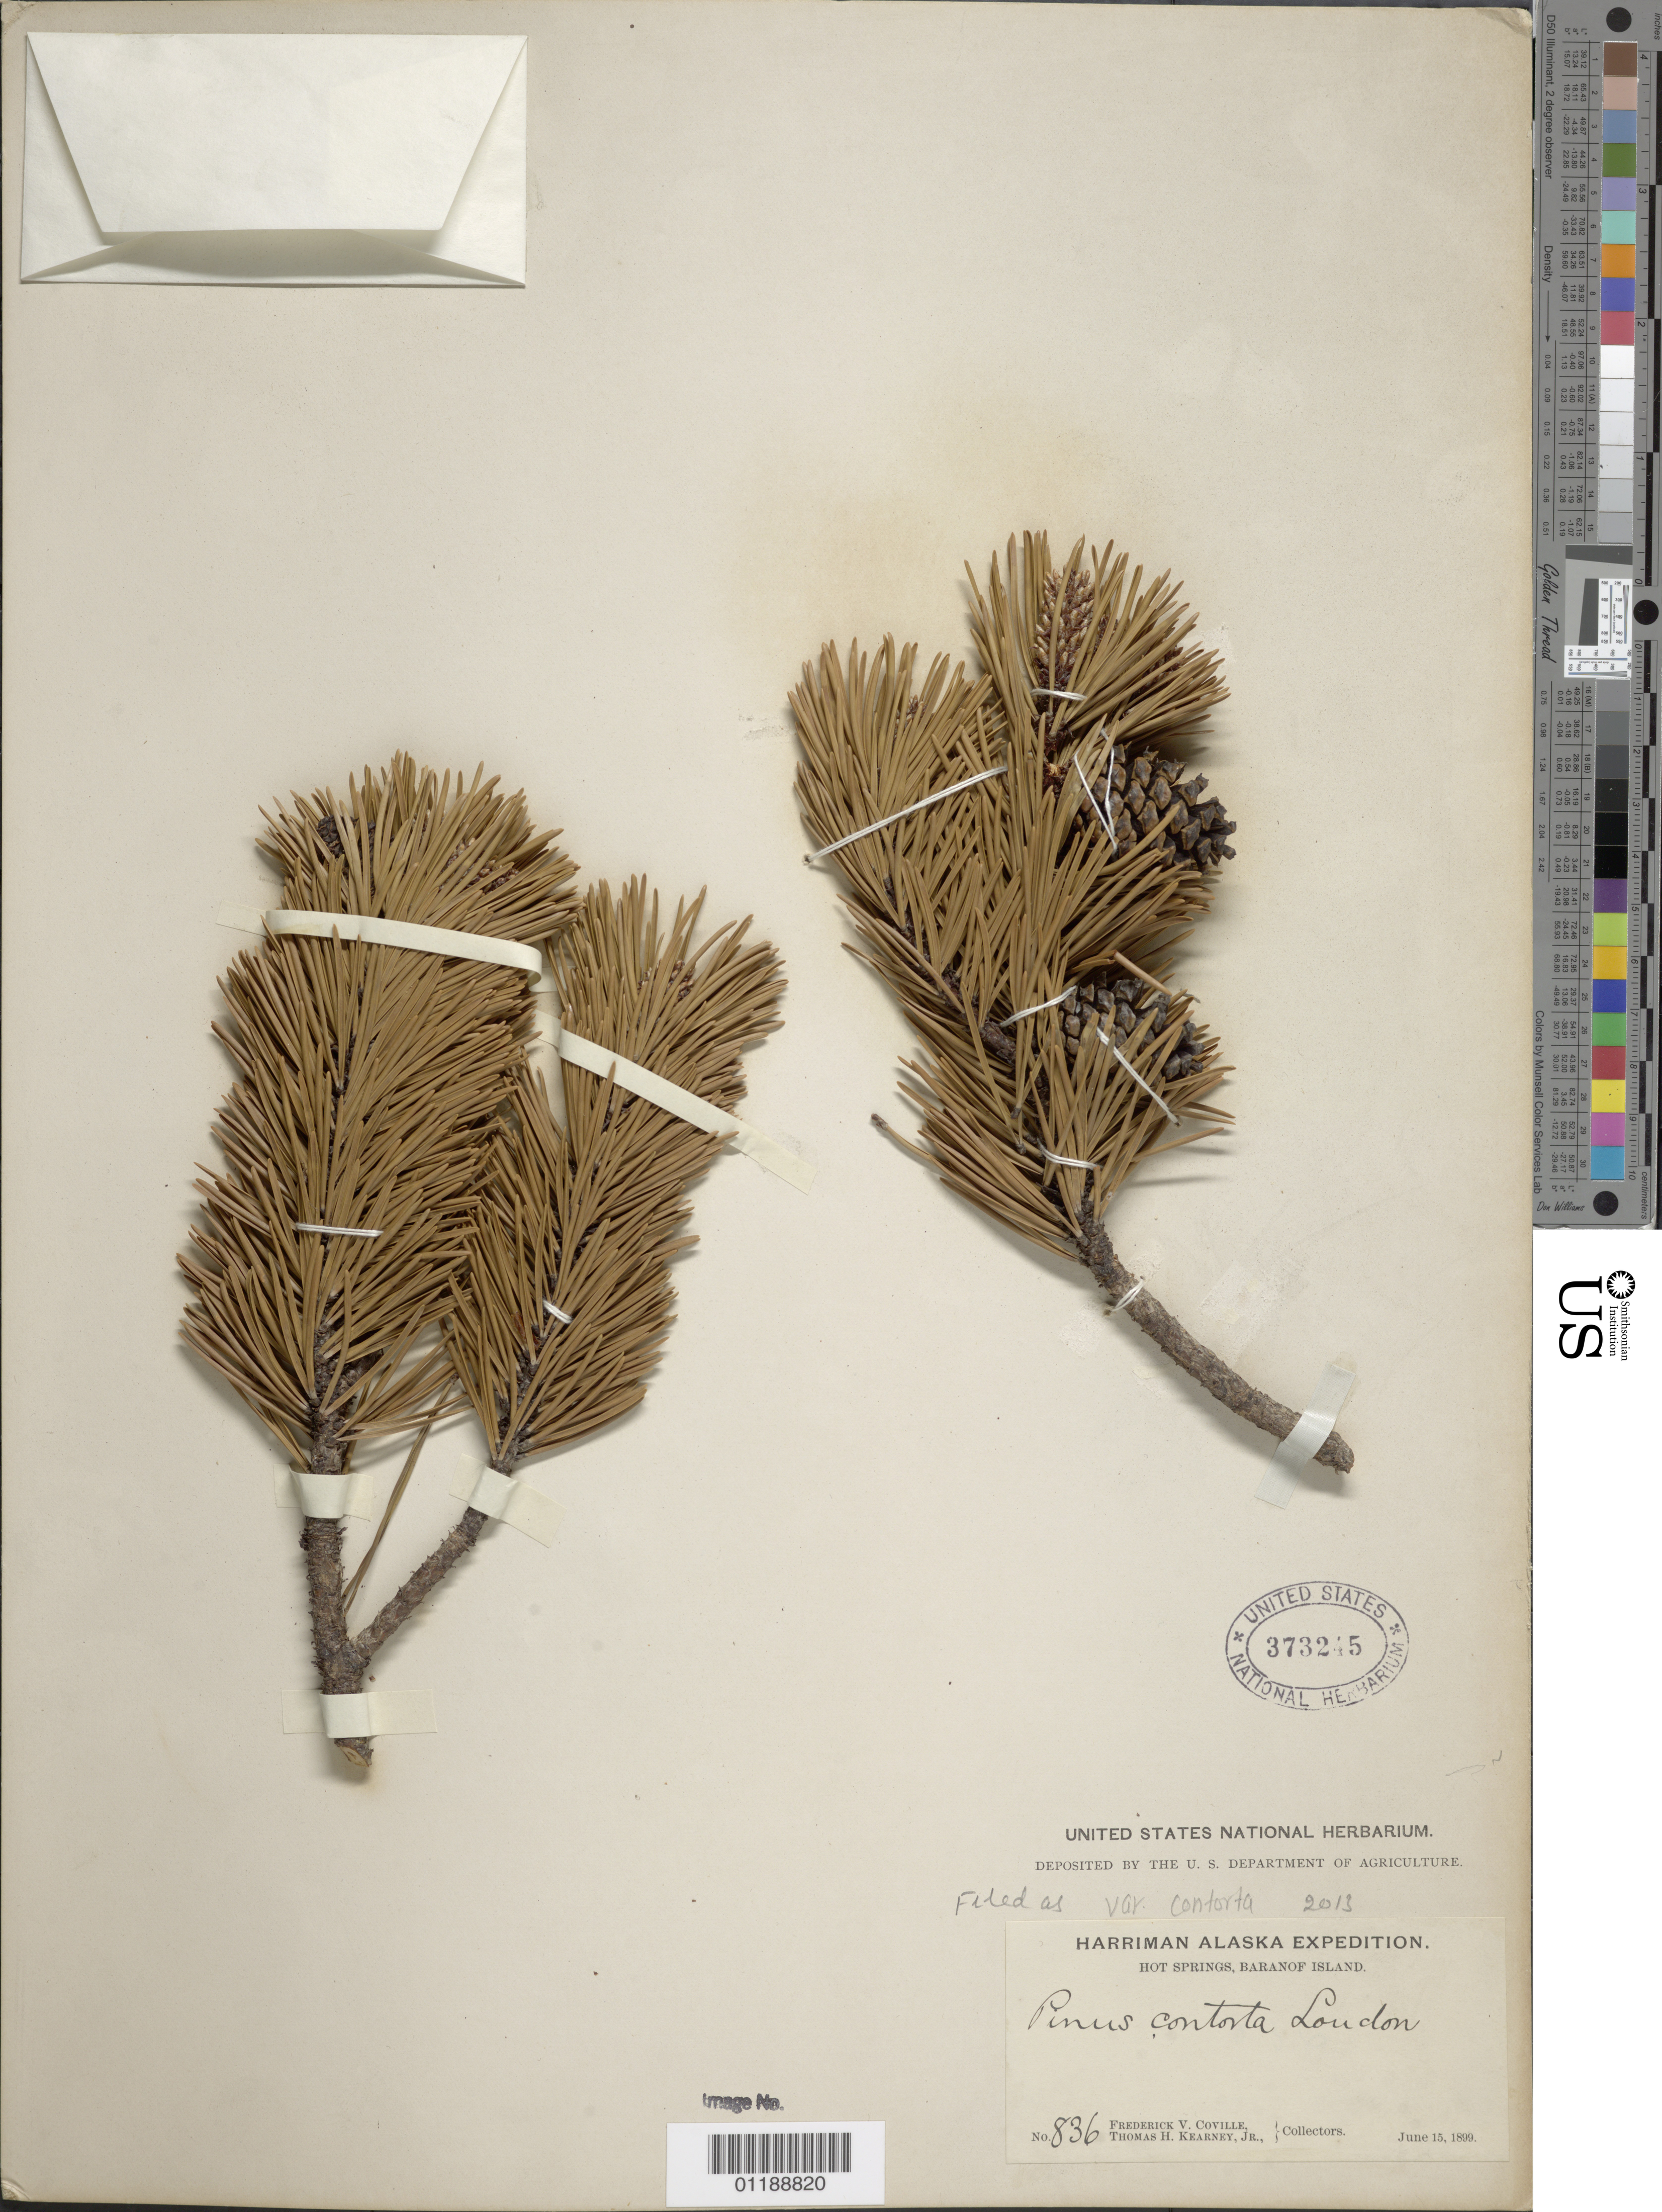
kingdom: Plantae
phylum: Tracheophyta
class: Pinopsida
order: Pinales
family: Pinaceae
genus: Pinus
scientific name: Pinus contorta var. contorta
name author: Douglas ex Loudon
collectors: F. V. Coville & T. H. Kearney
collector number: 836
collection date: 1899-06-15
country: United States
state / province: Alaska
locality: Baranof Island, Hot Springs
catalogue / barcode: US 373245